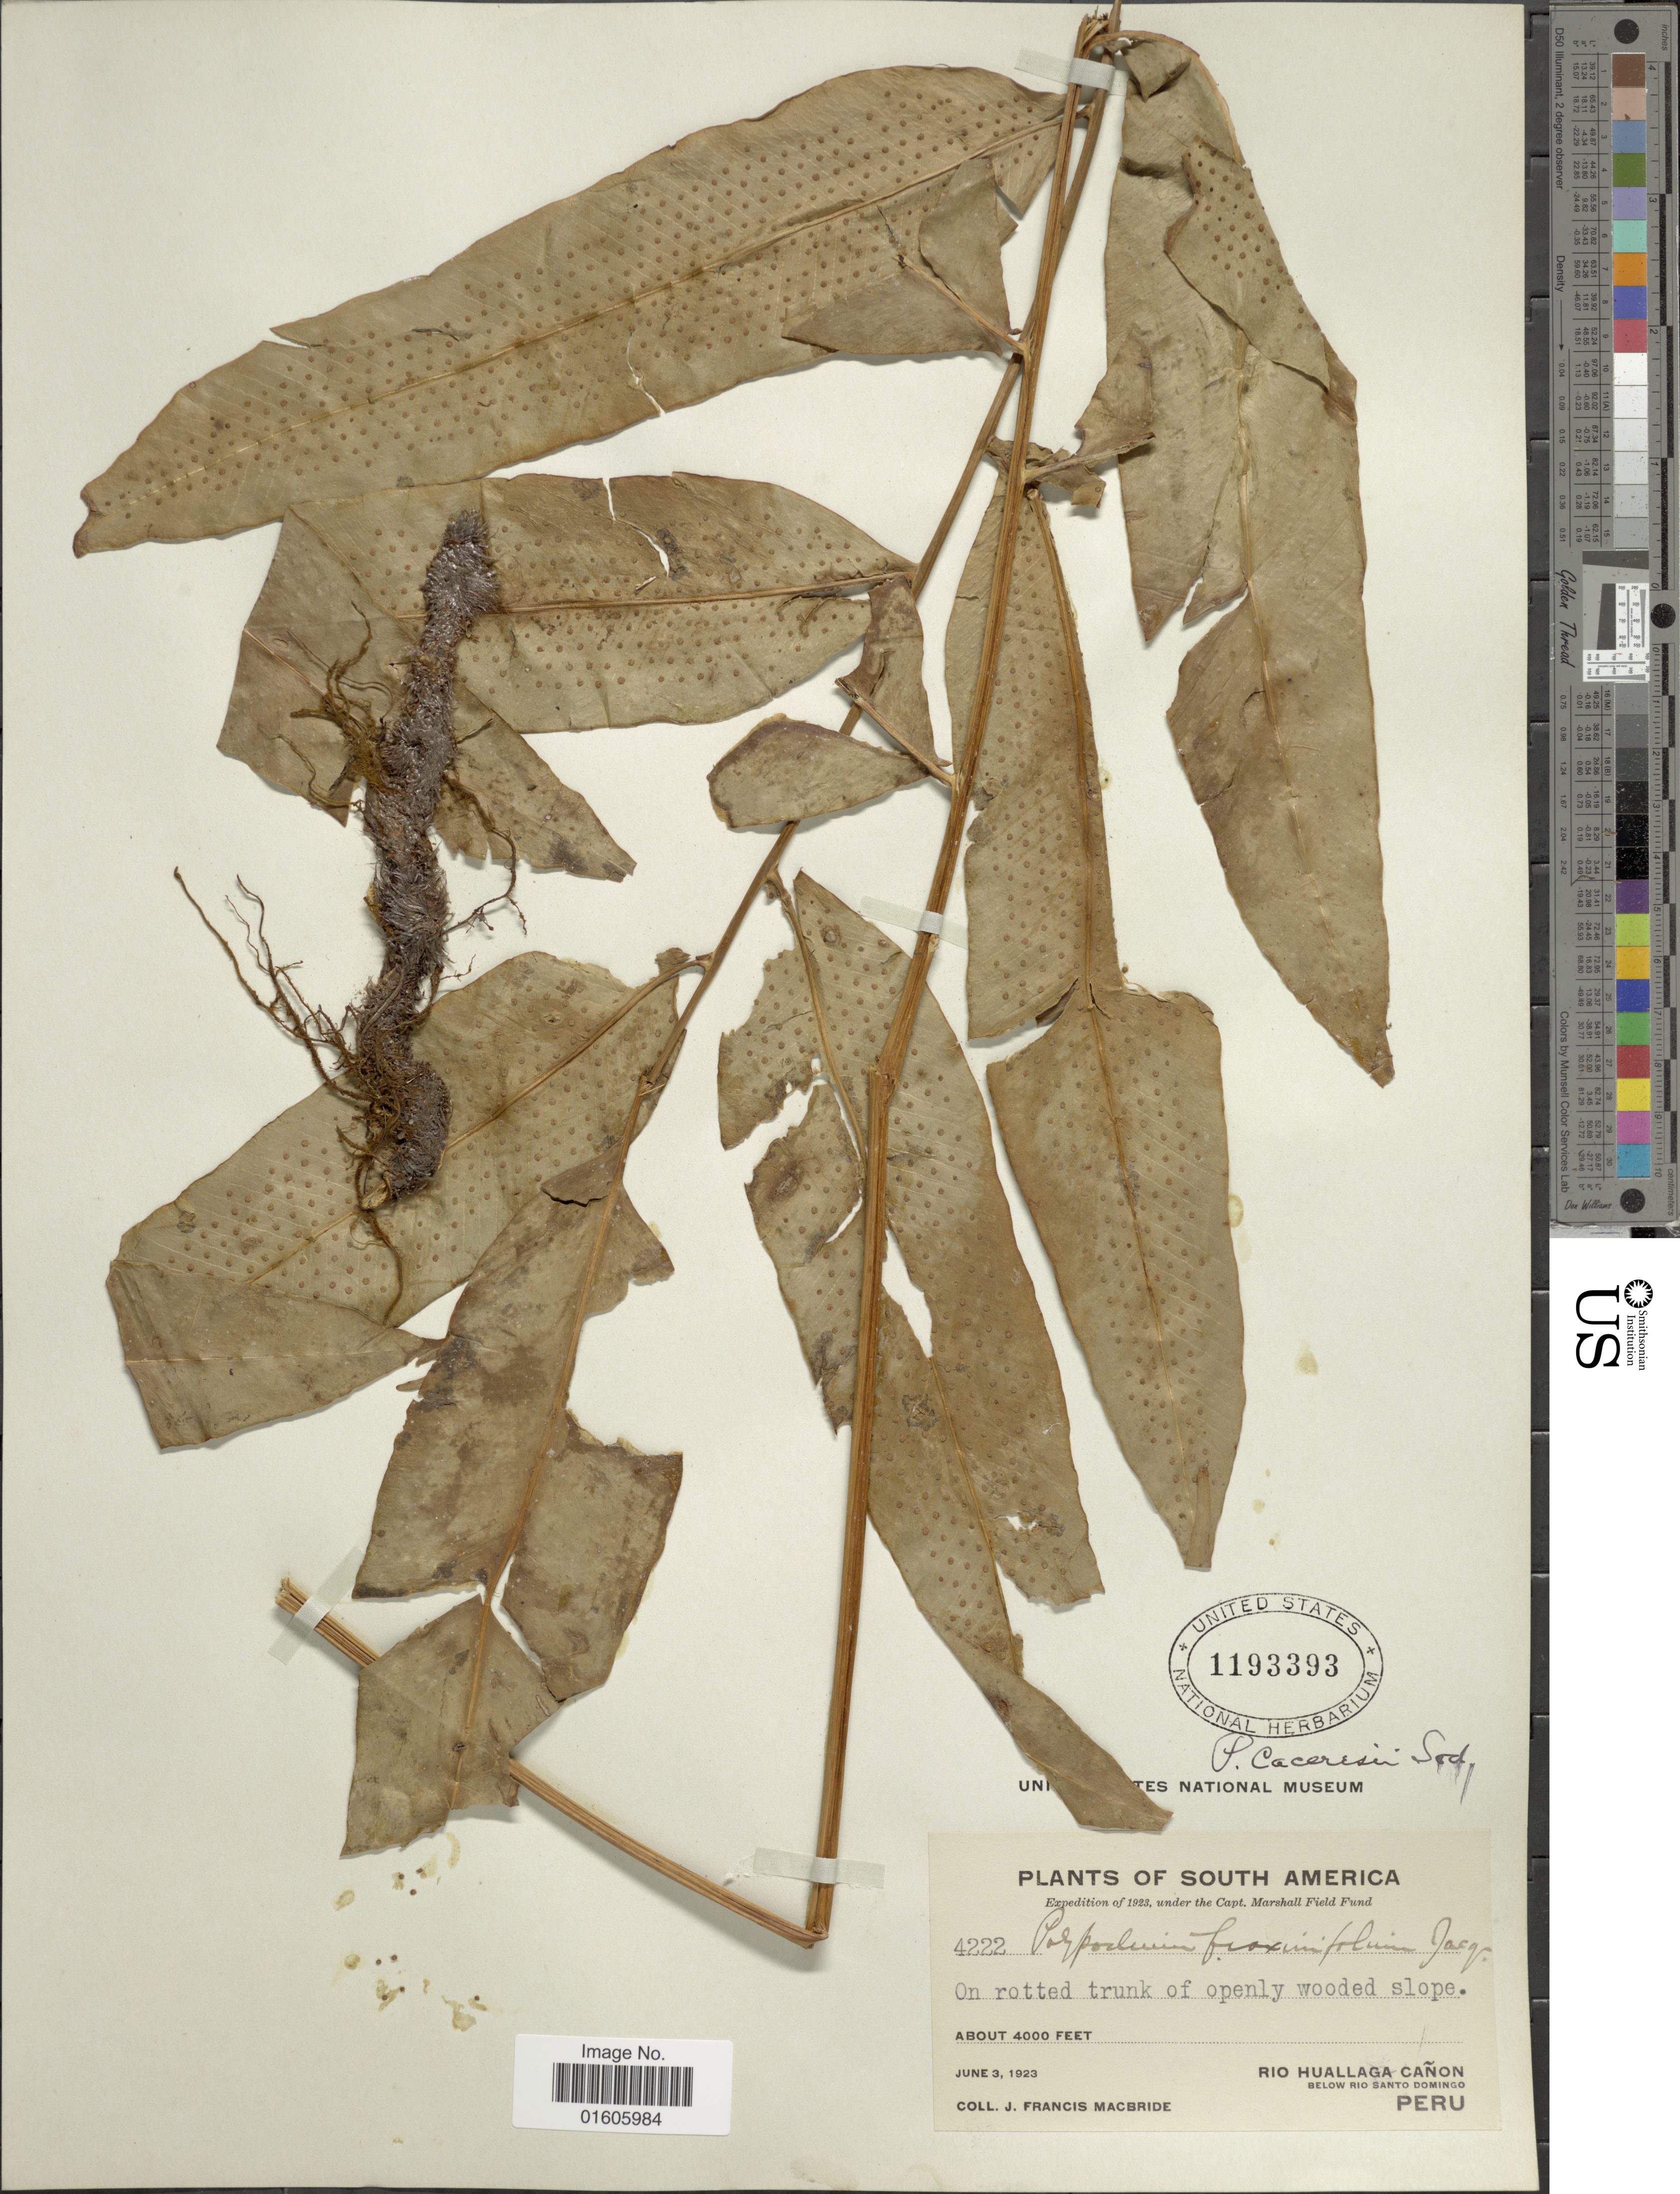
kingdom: Plantae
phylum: Tracheophyta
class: Polypodiopsida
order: Polypodiales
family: Polypodiaceae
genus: Serpocaulon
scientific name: Serpocaulon caceresii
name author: A.R. Sm.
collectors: J. F. Macbride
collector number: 4222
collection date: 1923-06-03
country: Peru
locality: Rio Huallaga Cañon below Rio Santo Domingo.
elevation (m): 1219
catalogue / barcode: US 1193393